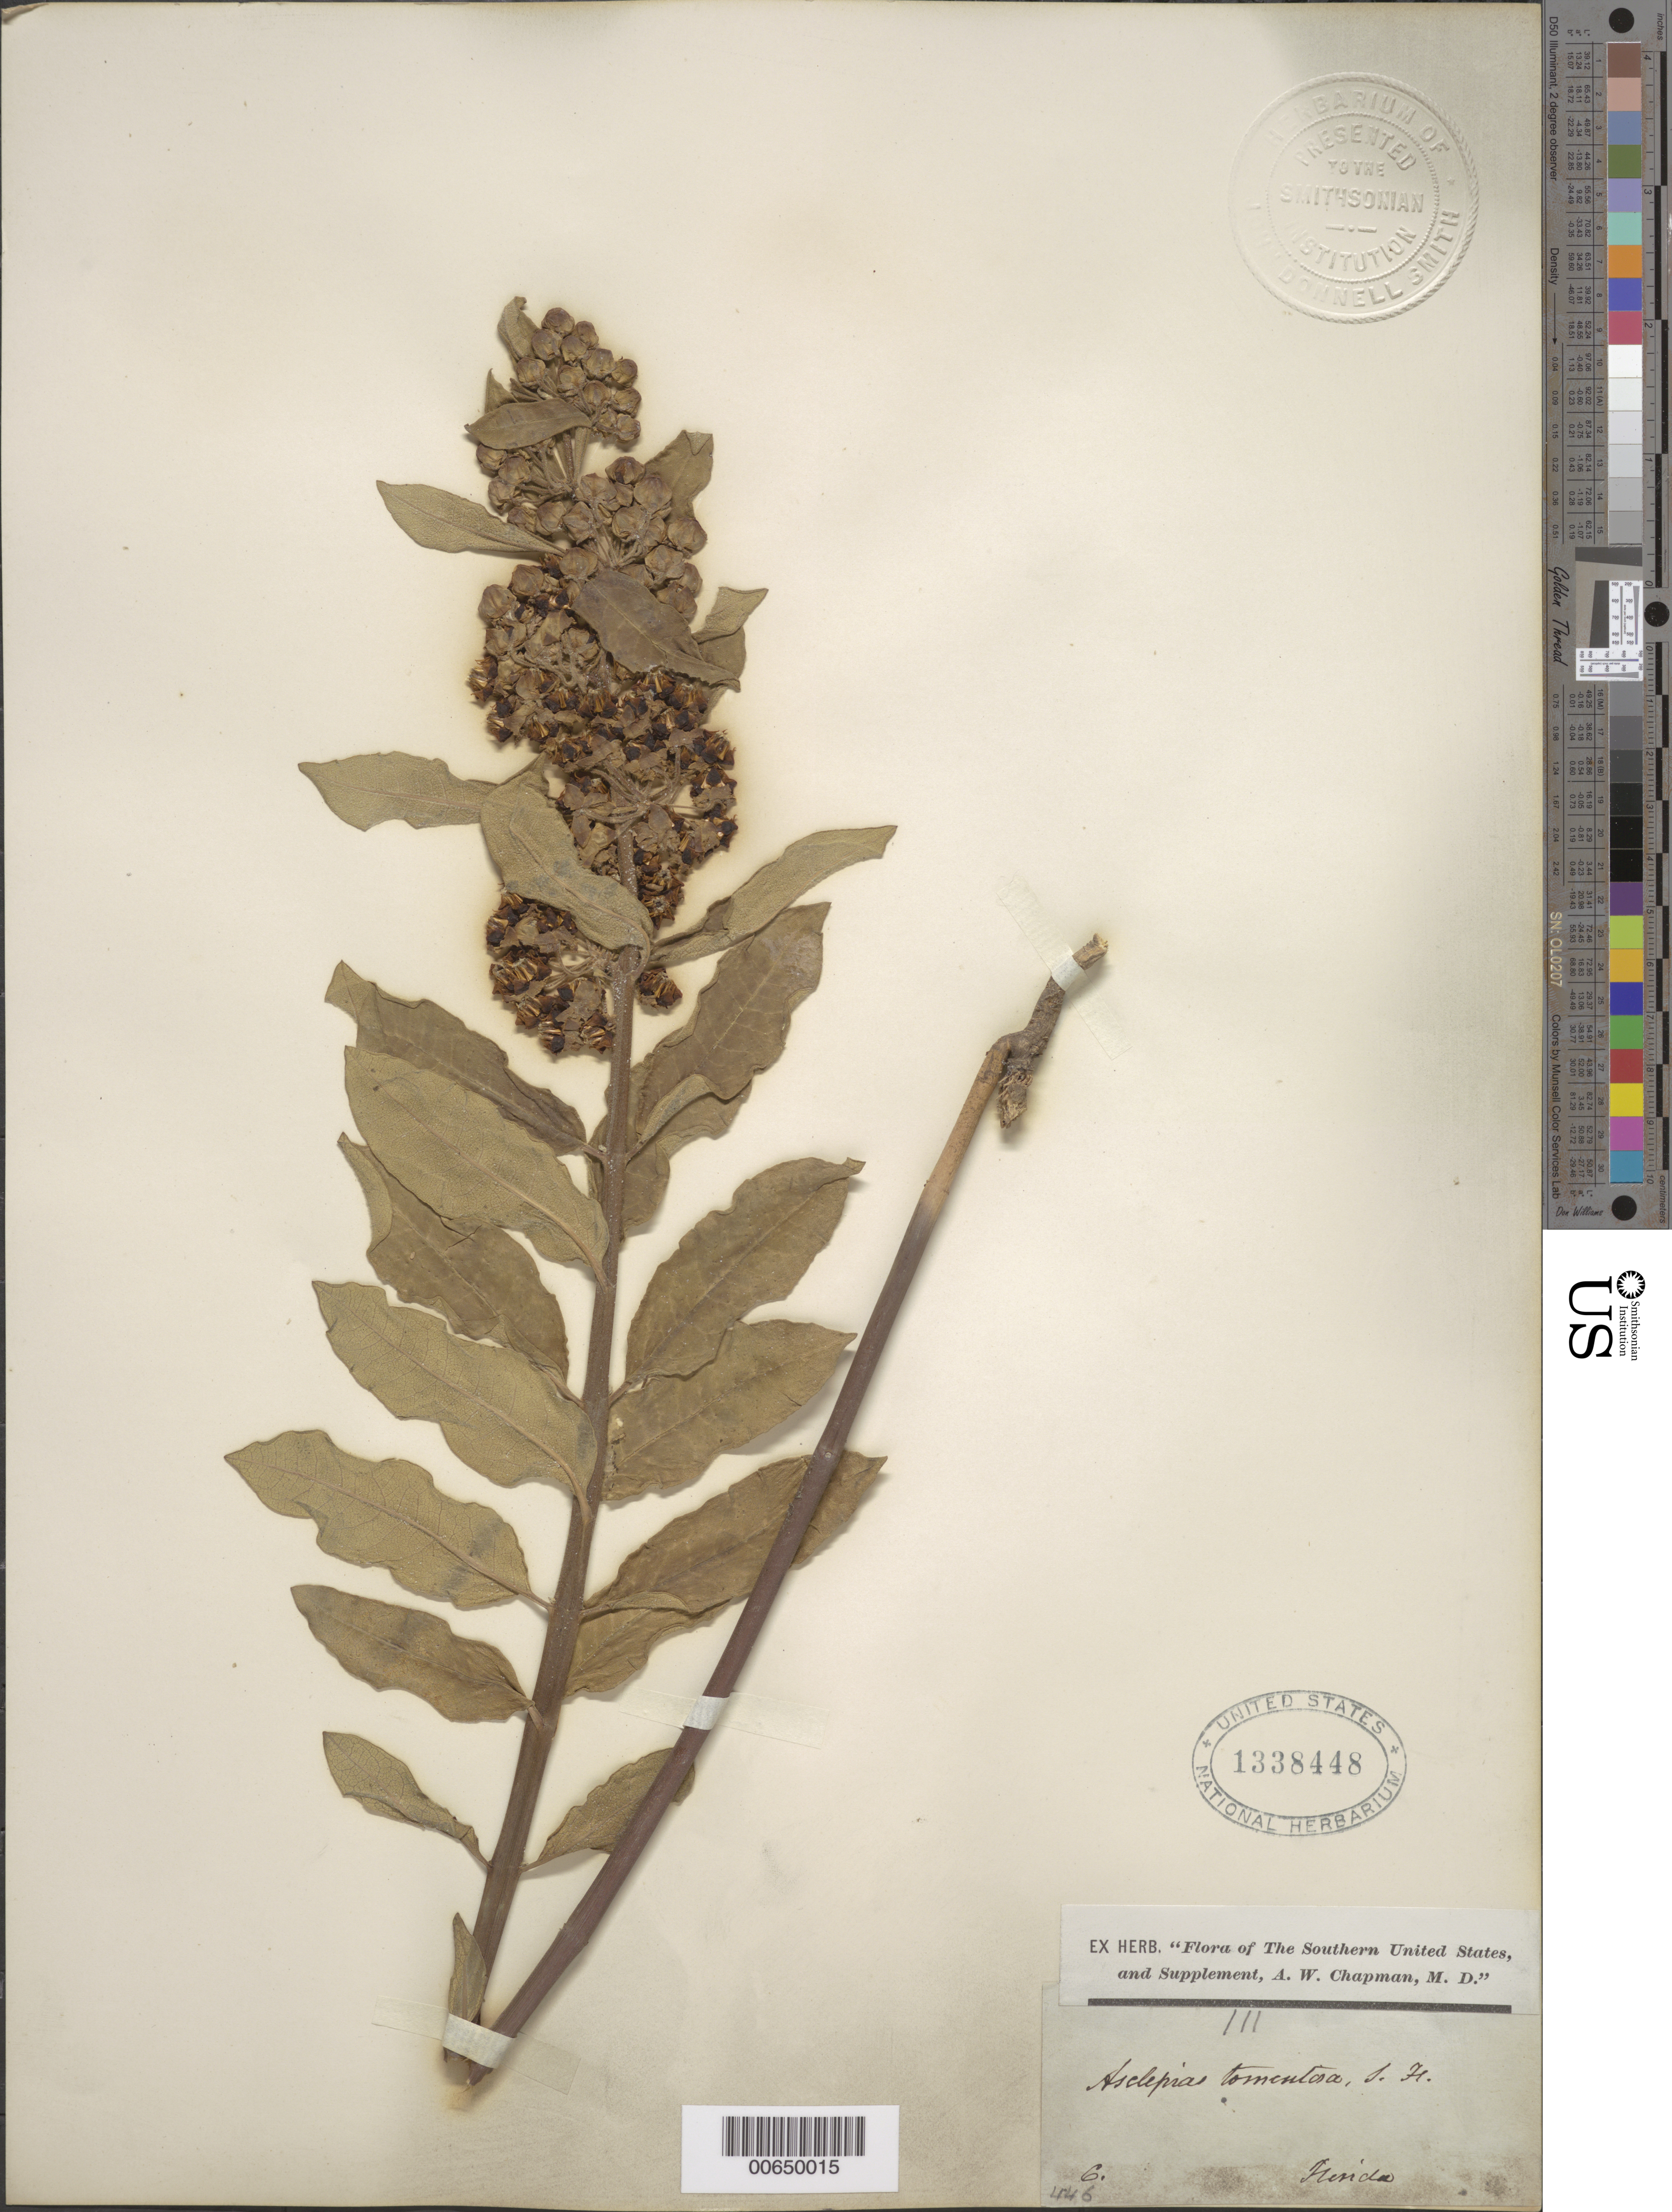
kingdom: Plantae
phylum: Tracheophyta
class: Magnoliopsida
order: Gentianales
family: Apocynaceae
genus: Asclepias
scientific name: Asclepias tomentosa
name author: Elliott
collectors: A. W. Chapman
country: United States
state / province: Florida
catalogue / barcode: US 1338448